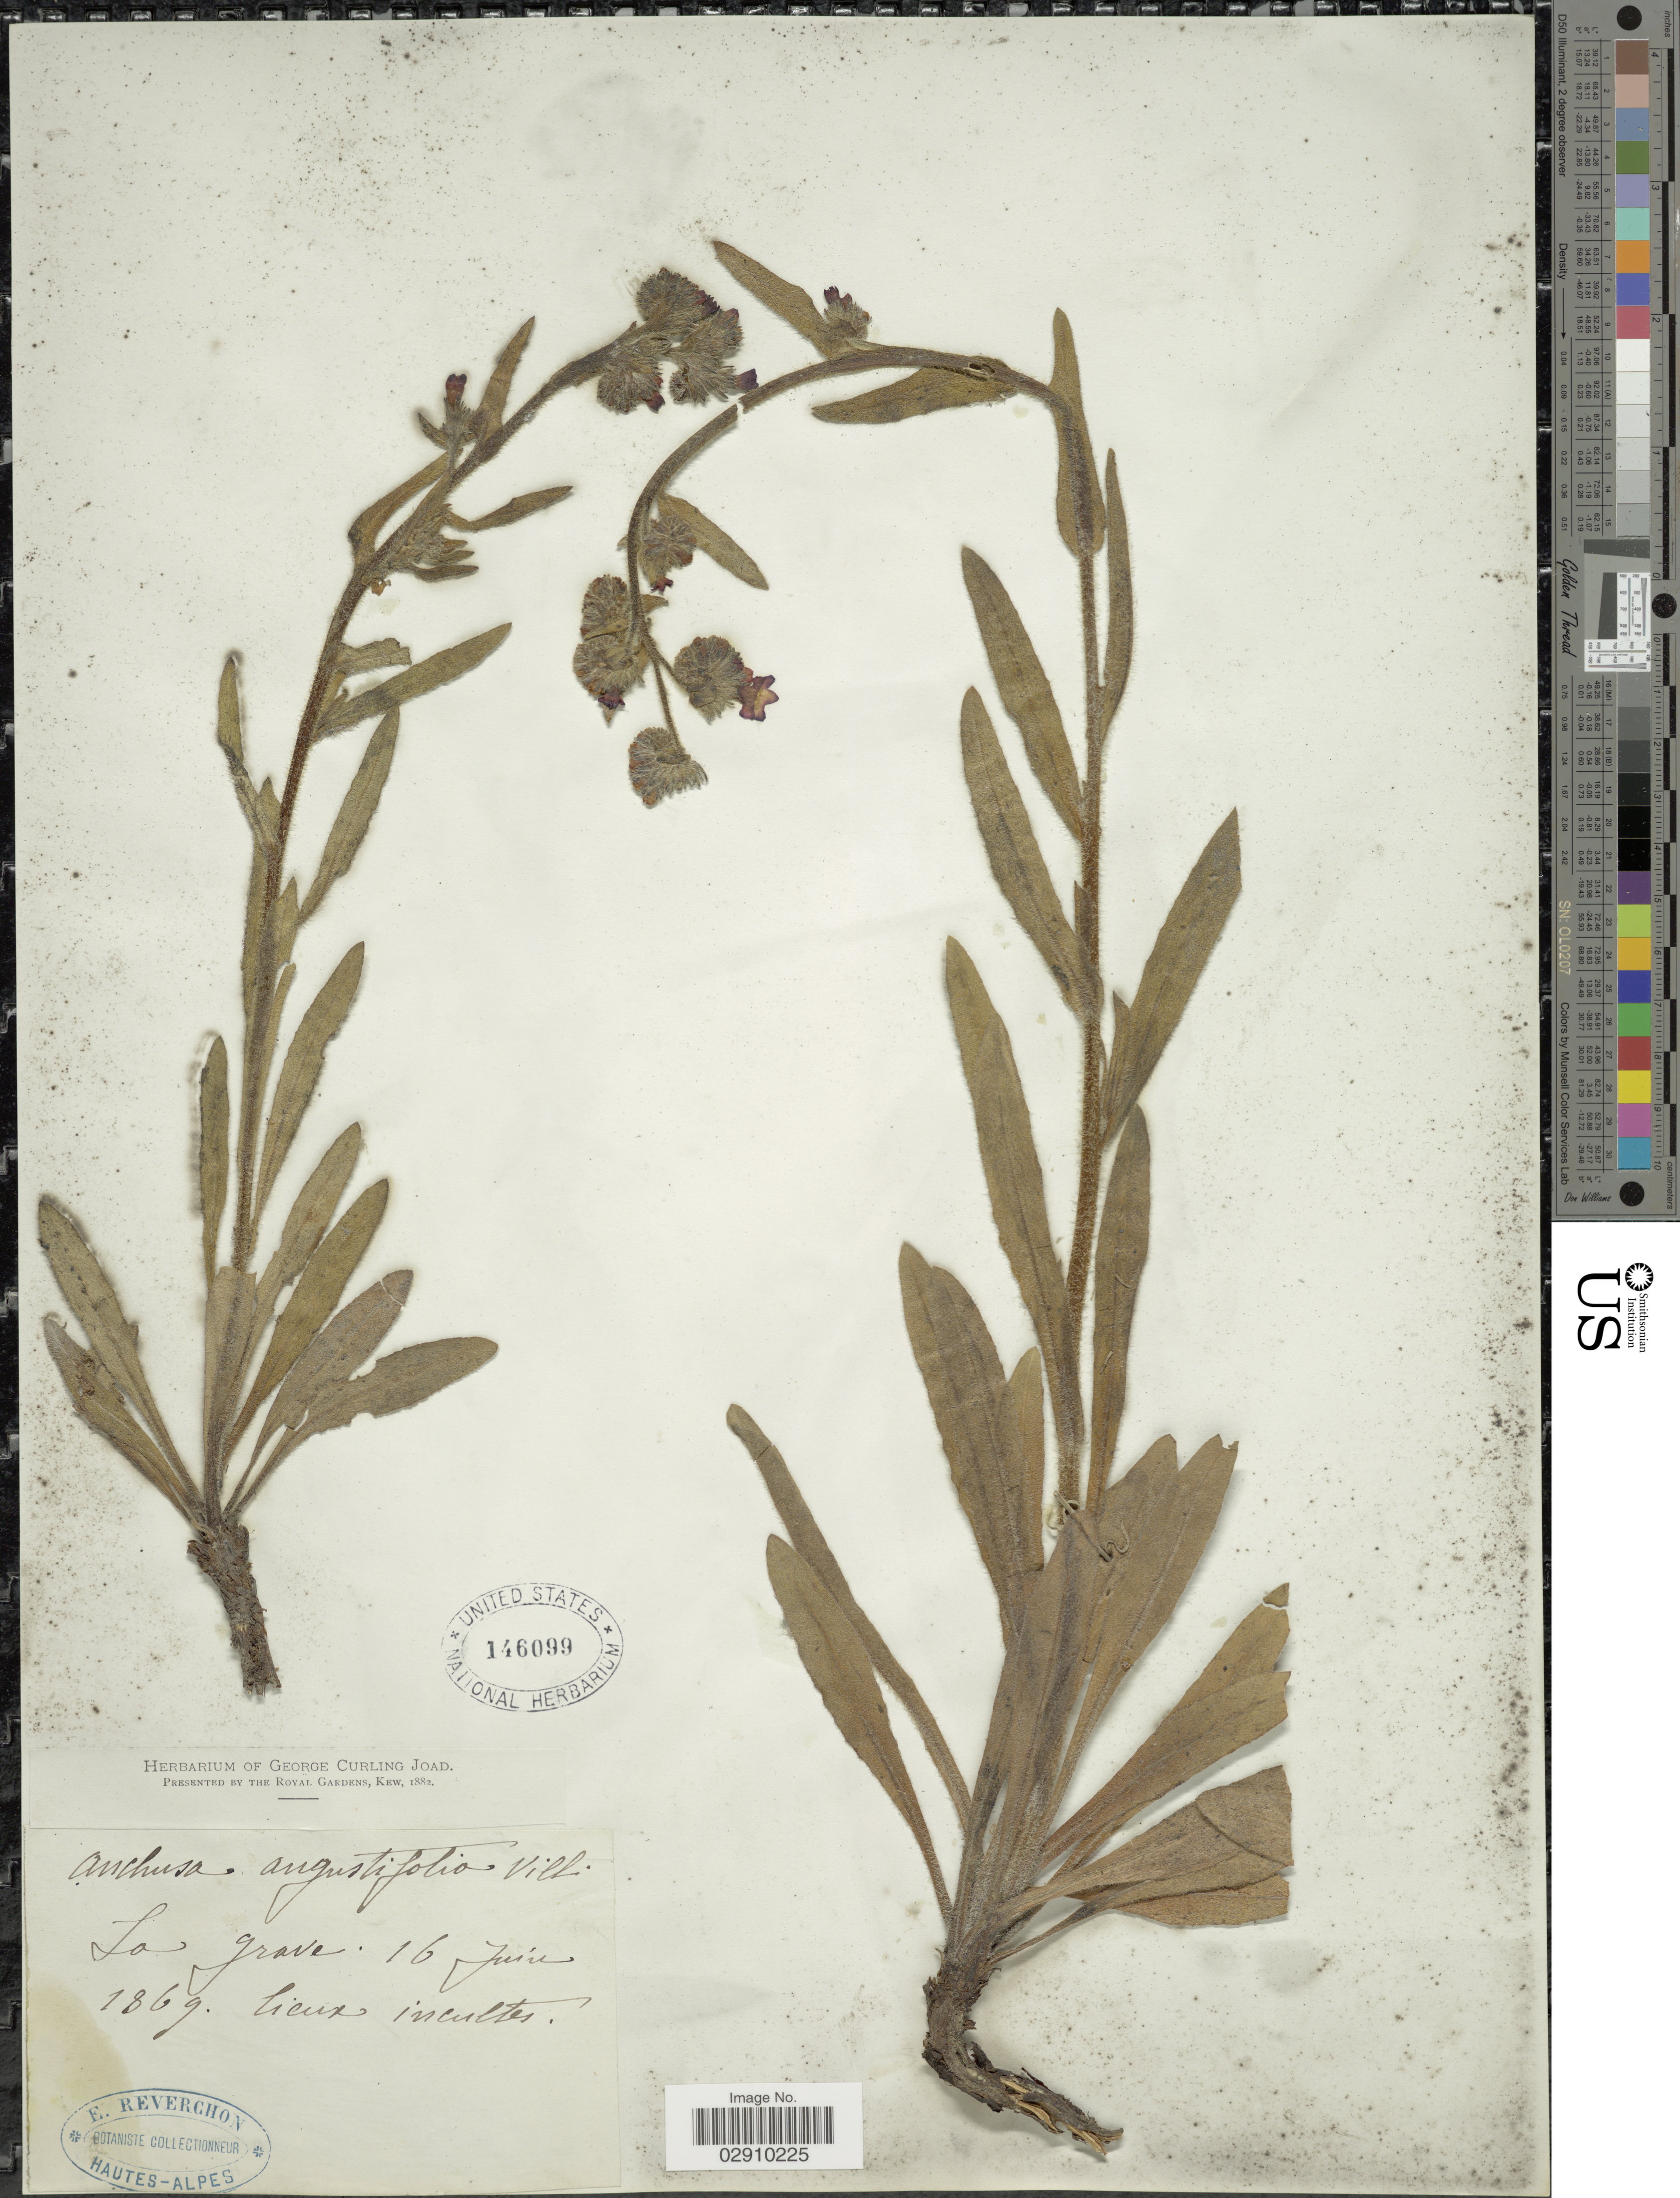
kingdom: Plantae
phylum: Tracheophyta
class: Magnoliopsida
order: Boraginales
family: Boraginaceae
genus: Anchusa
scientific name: Anchusa angustifolia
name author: L.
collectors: E. Reverchon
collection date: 1869-06-16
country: France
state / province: Provence-Alpes-Côte d'Azur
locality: La Grave.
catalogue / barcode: US 146099